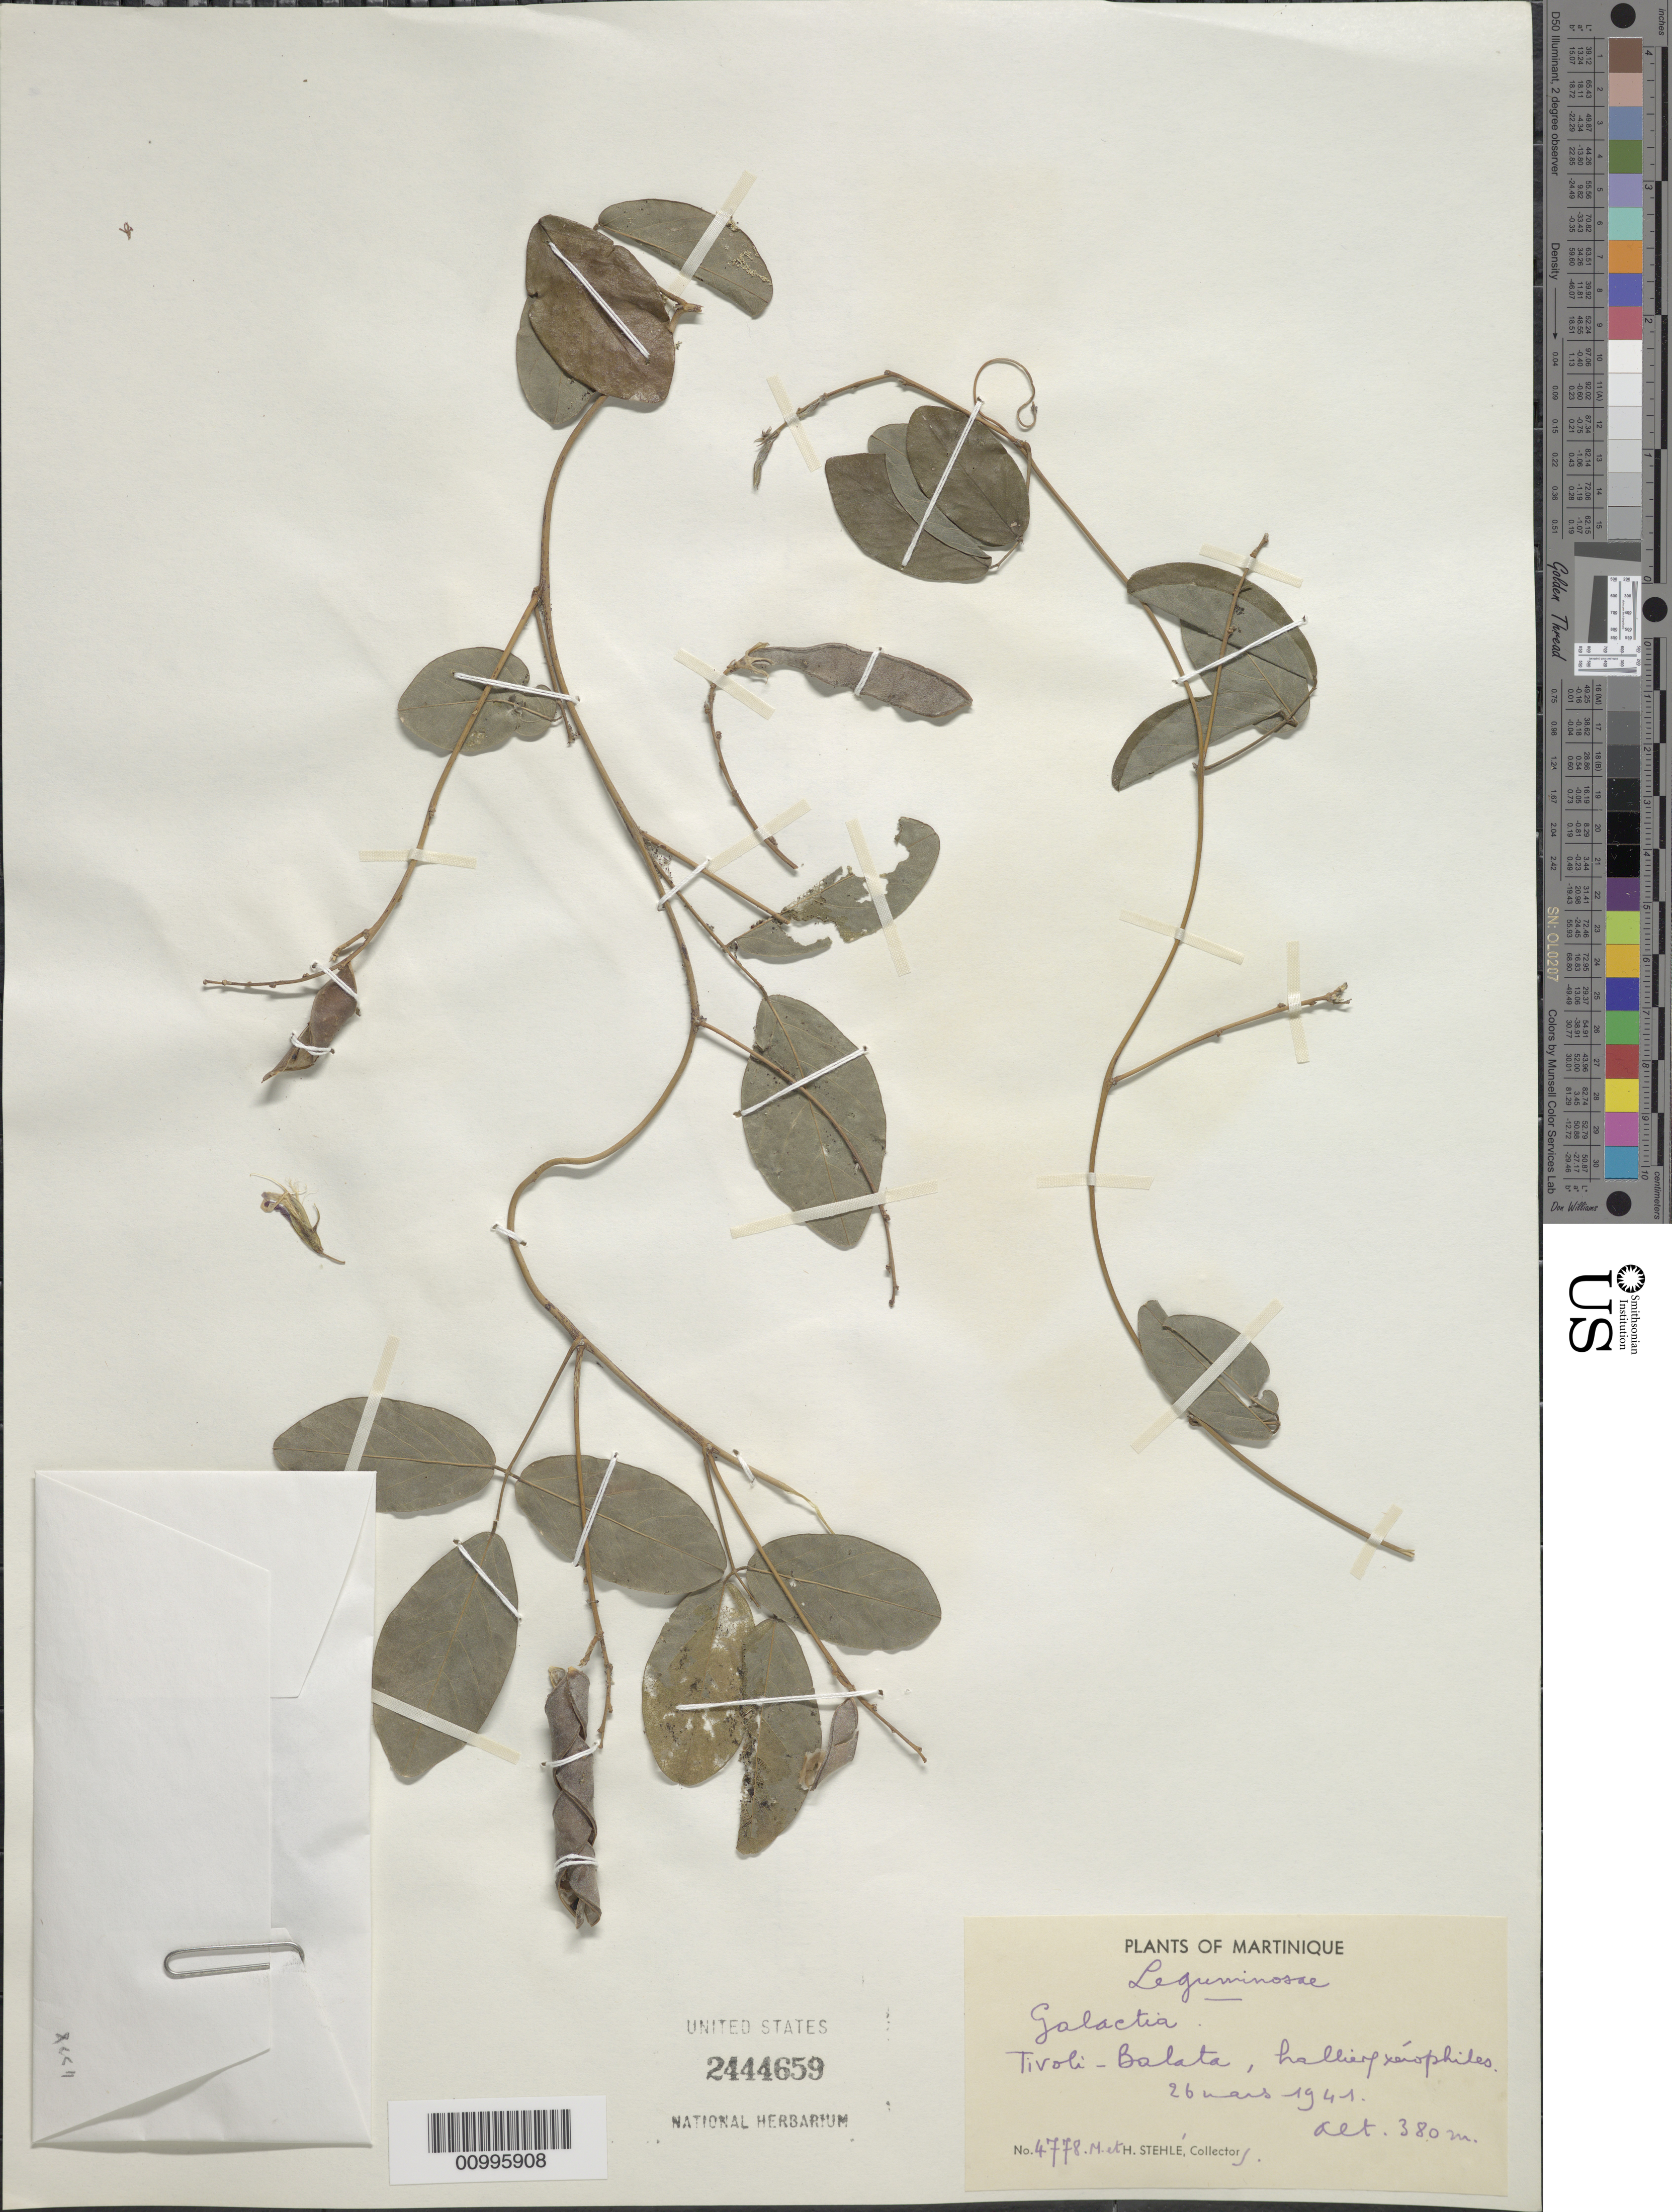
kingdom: Plantae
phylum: Tracheophyta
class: Magnoliopsida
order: Fabales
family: Fabaceae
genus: Galactia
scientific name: Galactia rubra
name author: (Jacq.) Urb.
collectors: H. Stehlé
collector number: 4778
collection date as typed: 26 Mar 1941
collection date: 1941-03-26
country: Martinique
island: Martinique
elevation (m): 380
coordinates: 0 N, 0 E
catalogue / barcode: US 2444659